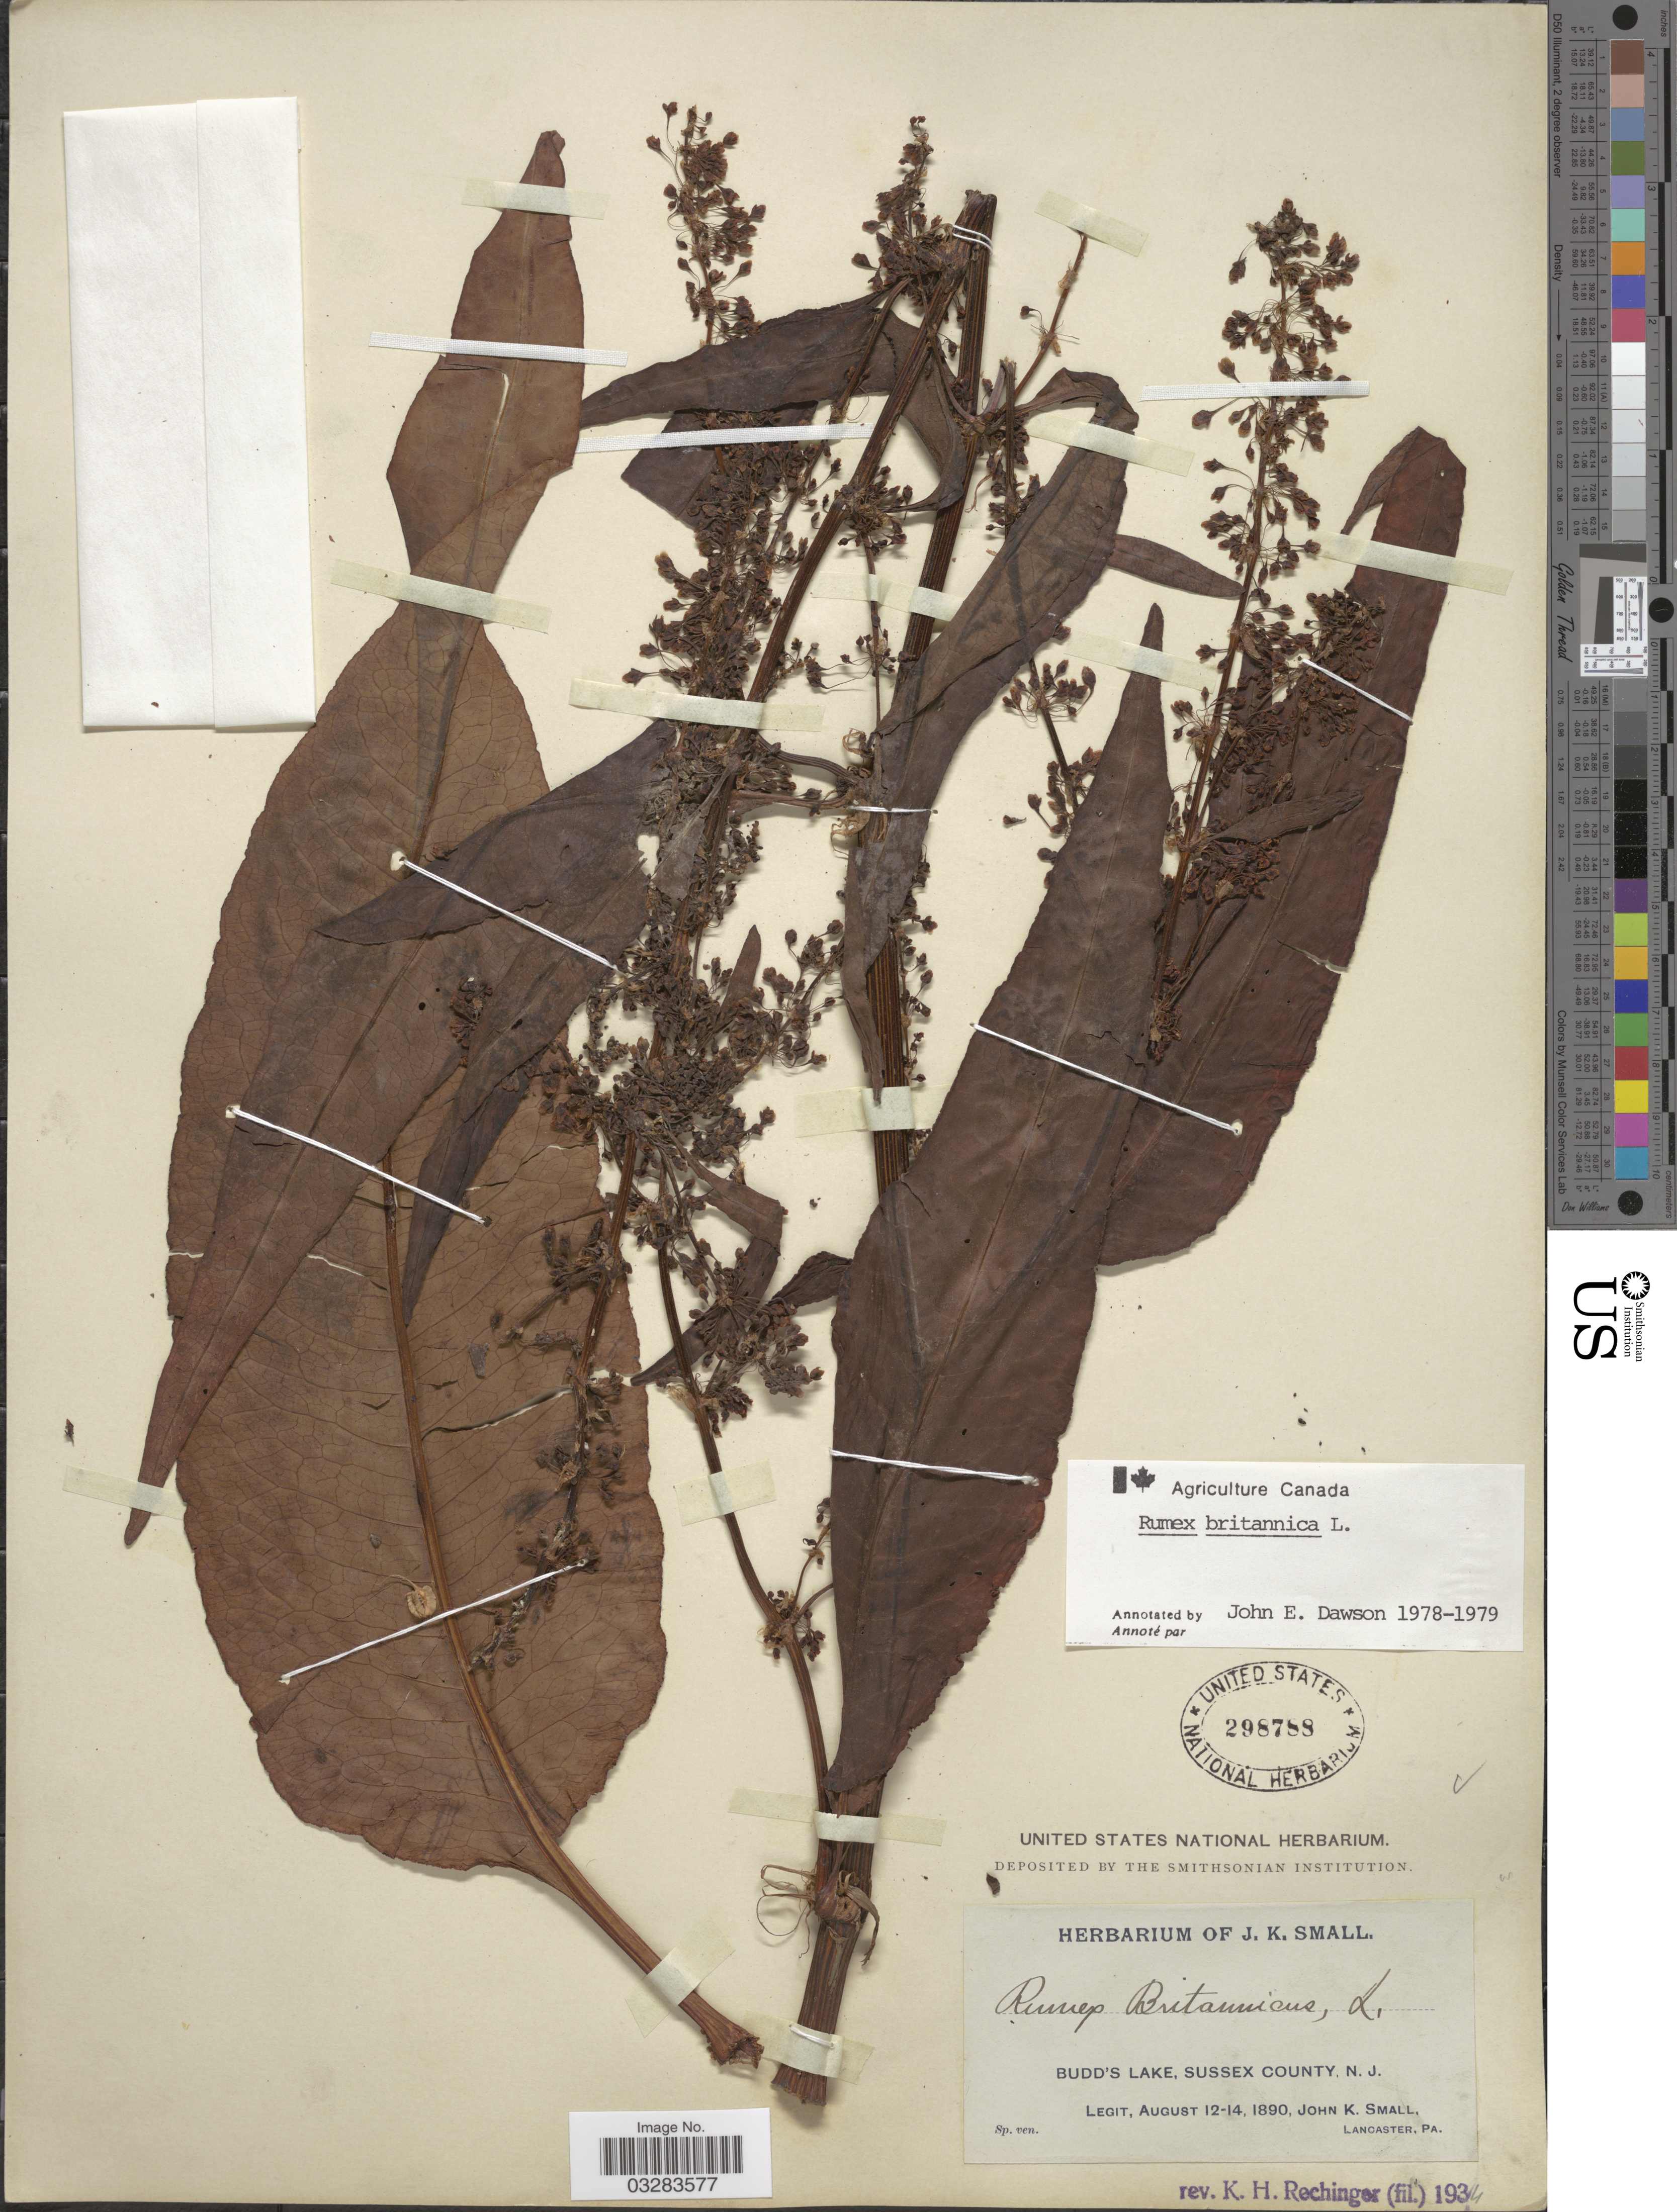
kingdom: Plantae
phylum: Tracheophyta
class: Magnoliopsida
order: Caryophyllales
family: Polygonaceae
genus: Rumex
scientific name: Rumex britannica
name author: L.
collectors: J. K. Small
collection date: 1890-08-12/1890-08-14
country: United States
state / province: New Jersey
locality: Budd's Lake, Sussex County.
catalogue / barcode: US 298788